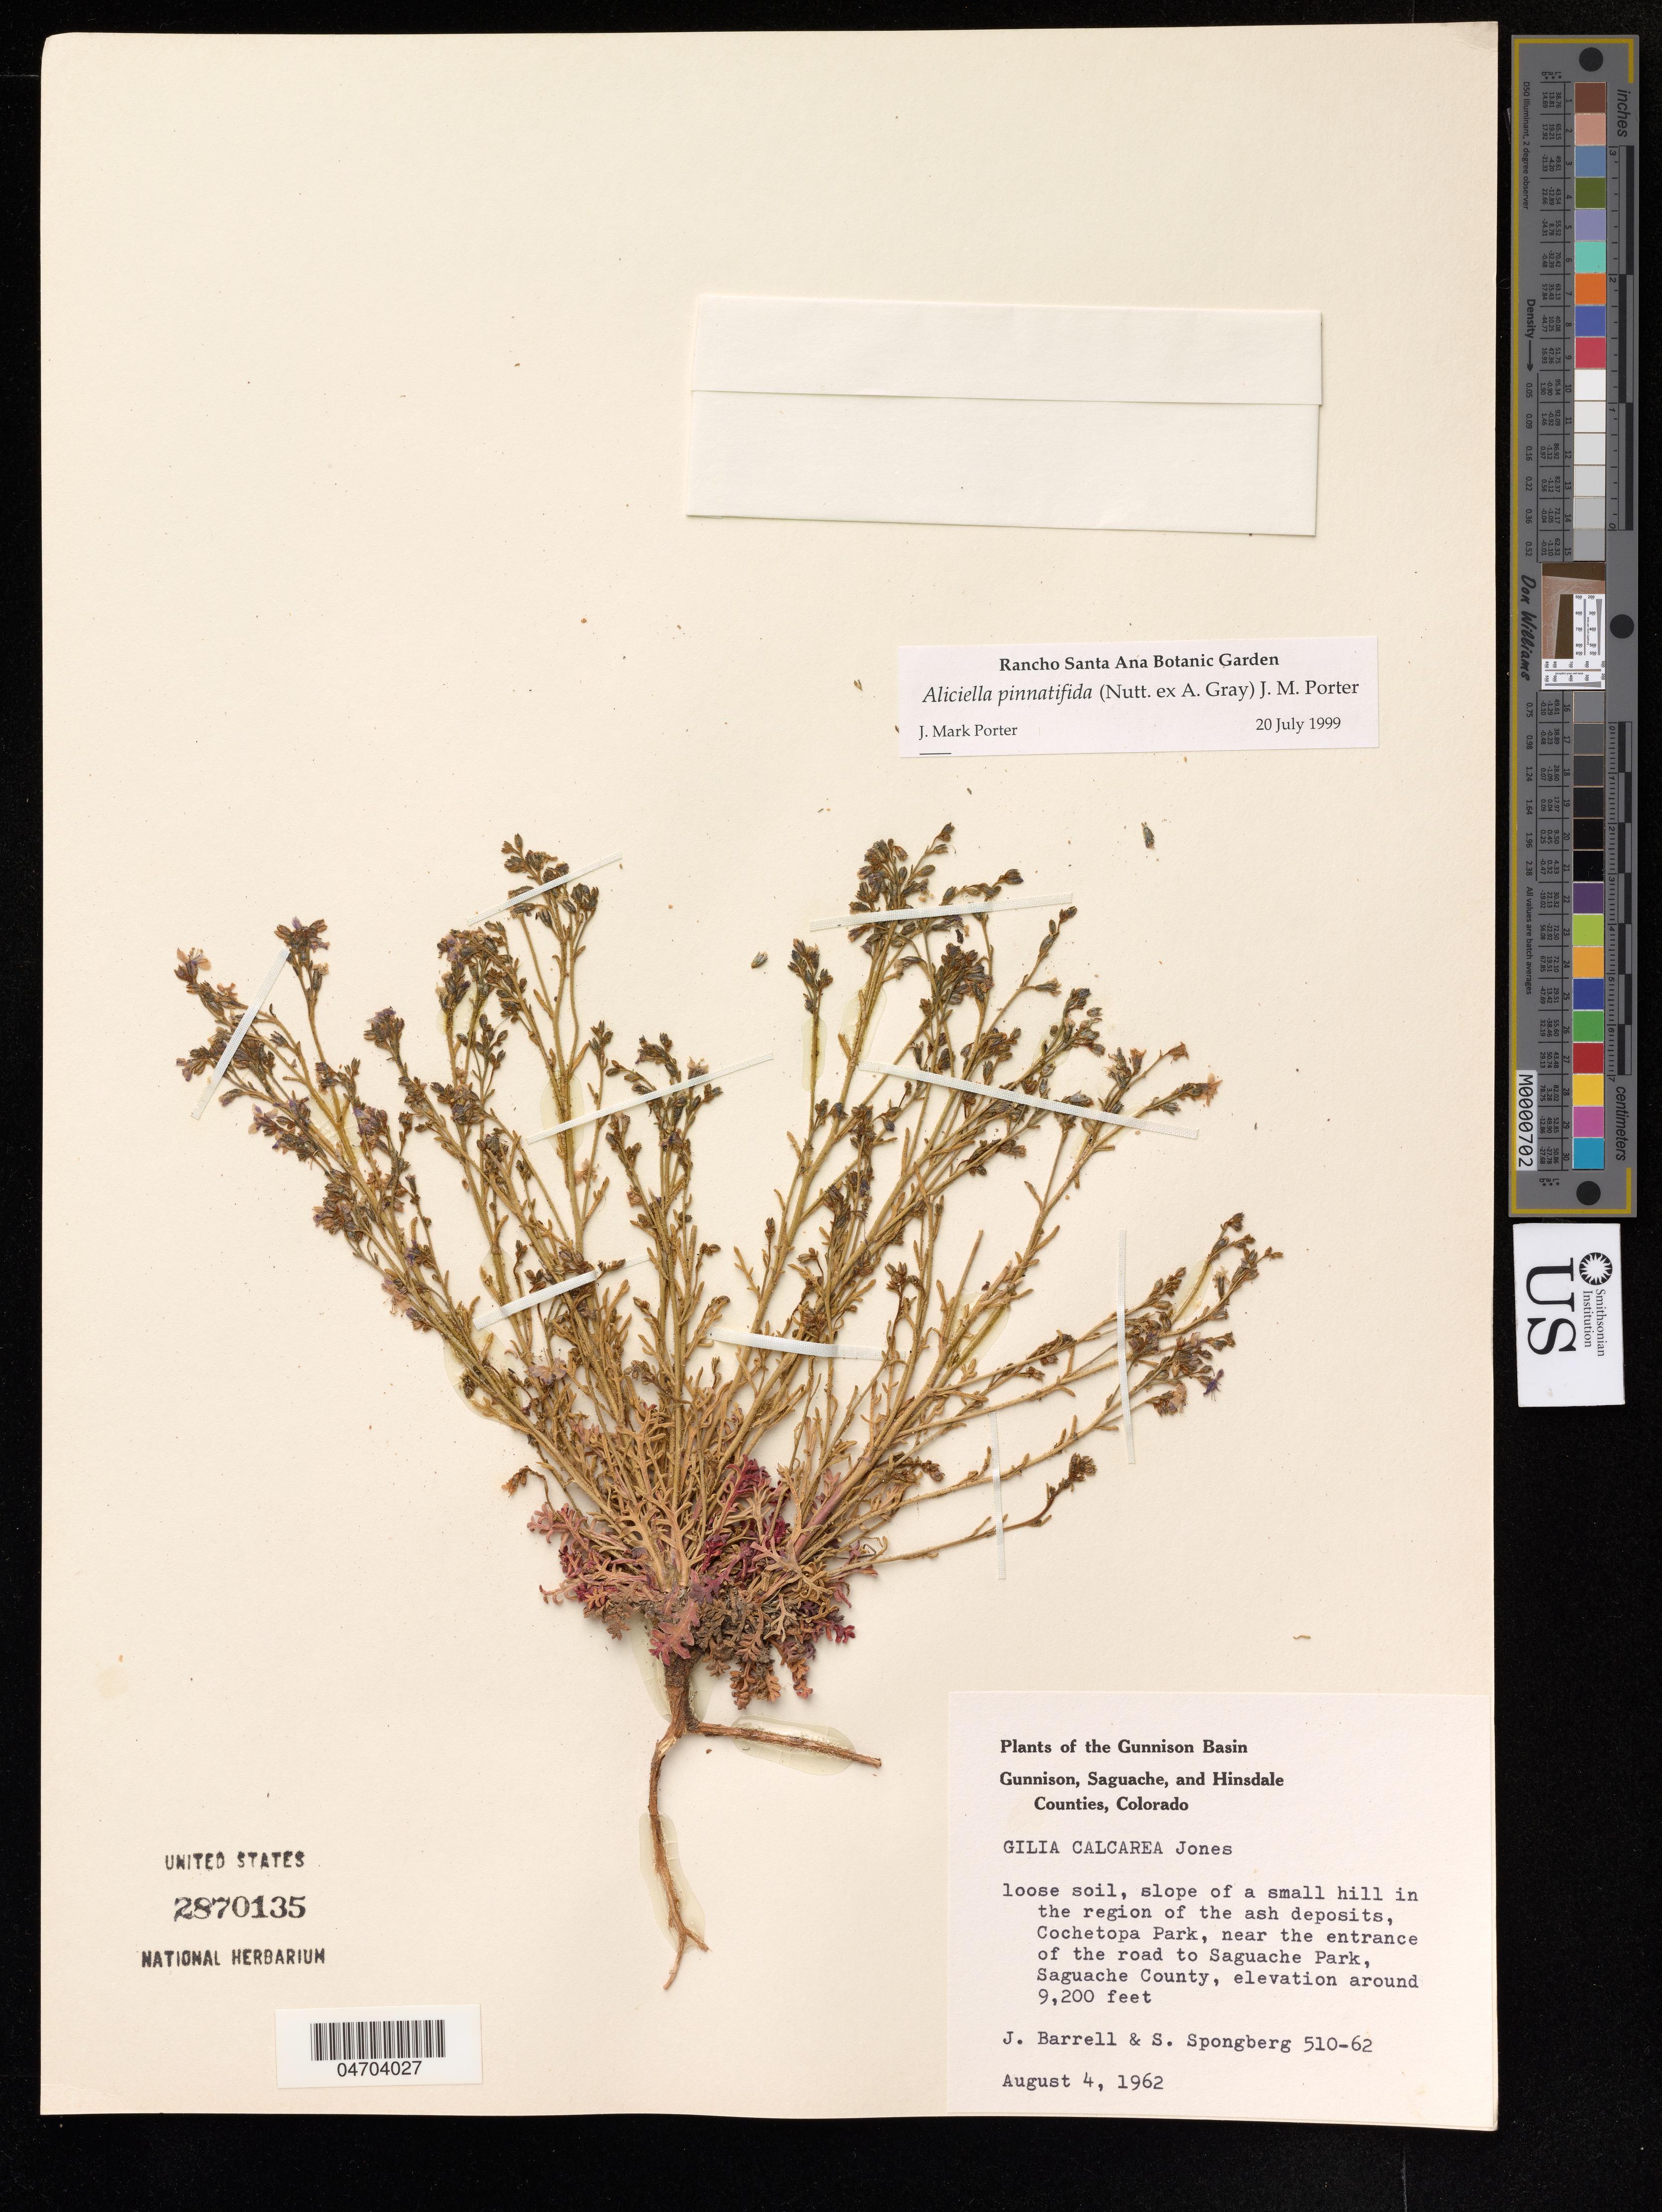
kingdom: Plantae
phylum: Tracheophyta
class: Magnoliopsida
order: Ericales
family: Polemoniaceae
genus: Aliciella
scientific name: Aliciella pinnatifida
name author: (Nutt. ex A. Gray) J.M. Porter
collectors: J. Barrell & S. Spongberg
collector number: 510-62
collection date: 1962-08-04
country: United States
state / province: Colorado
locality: Gunnison Basin. Gunnison, Saguache, and Hinsdale Counties. Cochetopa Park, near the entrance of the road to Saguache Park, Saguache County.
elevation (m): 2804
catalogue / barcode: US 2870135